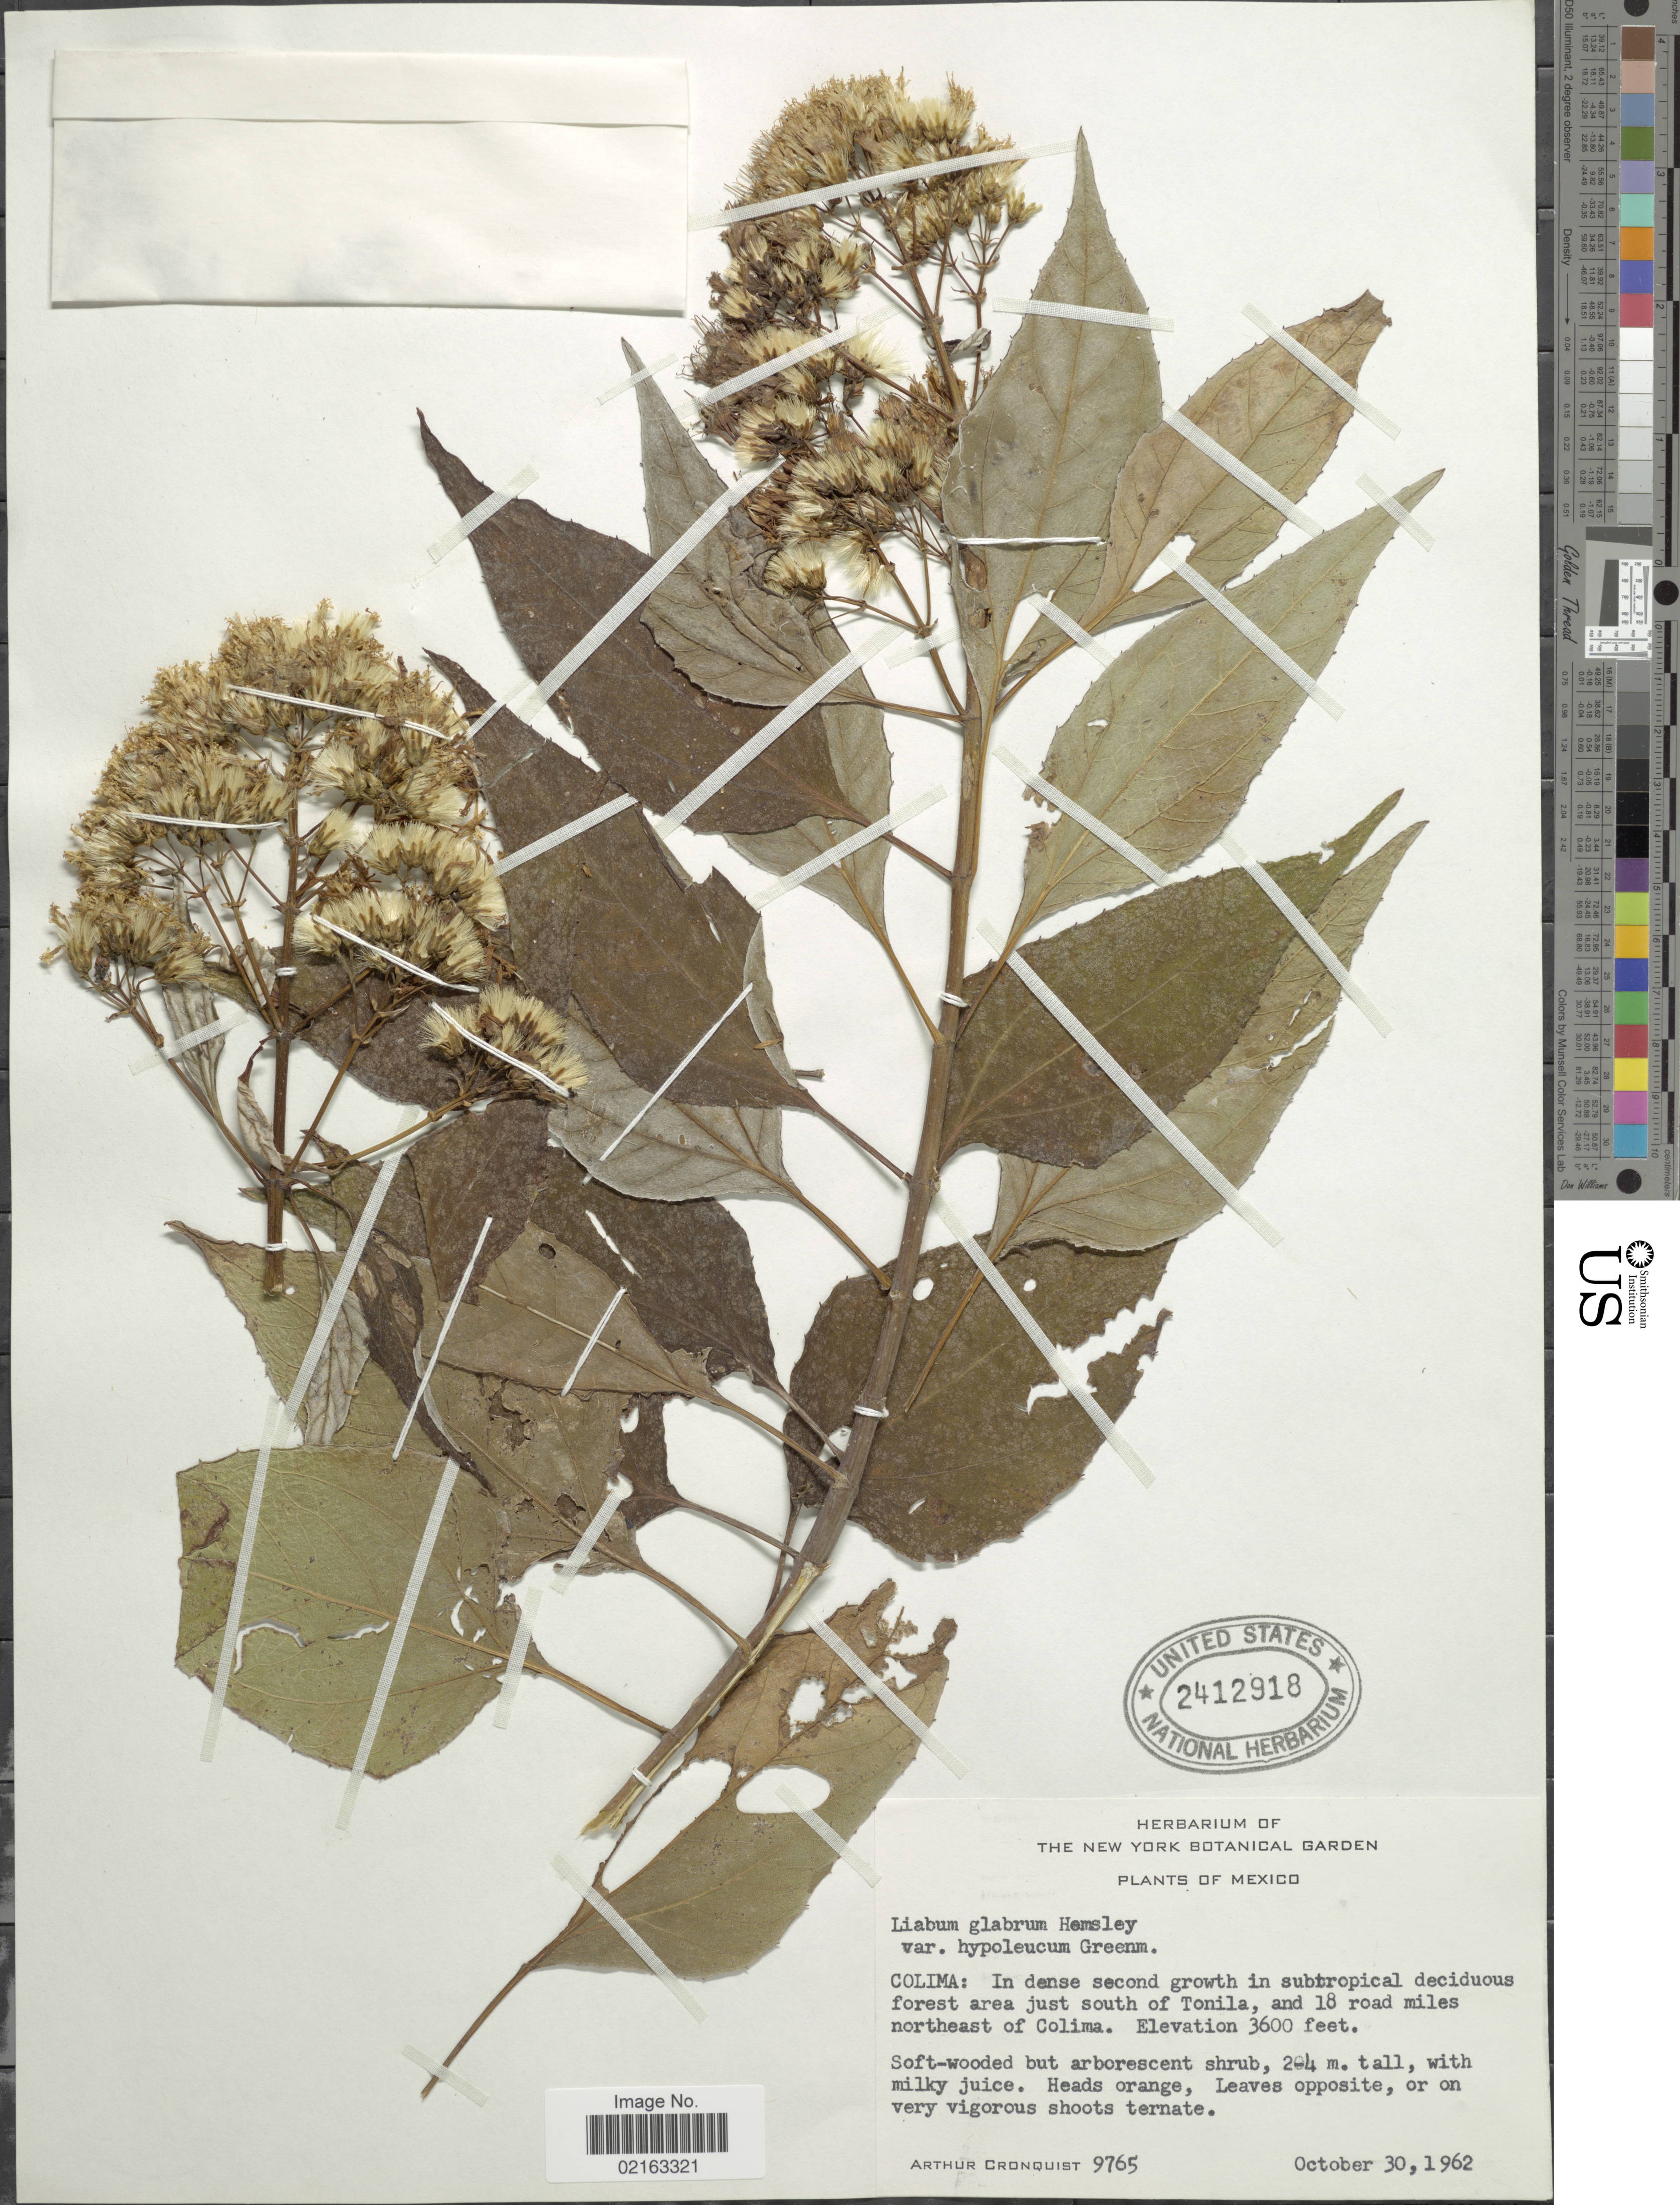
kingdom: Plantae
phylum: Tracheophyta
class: Magnoliopsida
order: Asterales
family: Asteraceae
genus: Sinclairia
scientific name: Sinclairia glabra var. hypoleuca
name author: (Greenm.) B.L. Turner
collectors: A. J. Cronquist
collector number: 9765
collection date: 1962-10-30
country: Mexico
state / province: Colima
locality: Colima: In dense second growth in subtropical deciduous forest area just south of Tonila, and 18 road miles northeast of Colima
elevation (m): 1097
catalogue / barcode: US 2412918